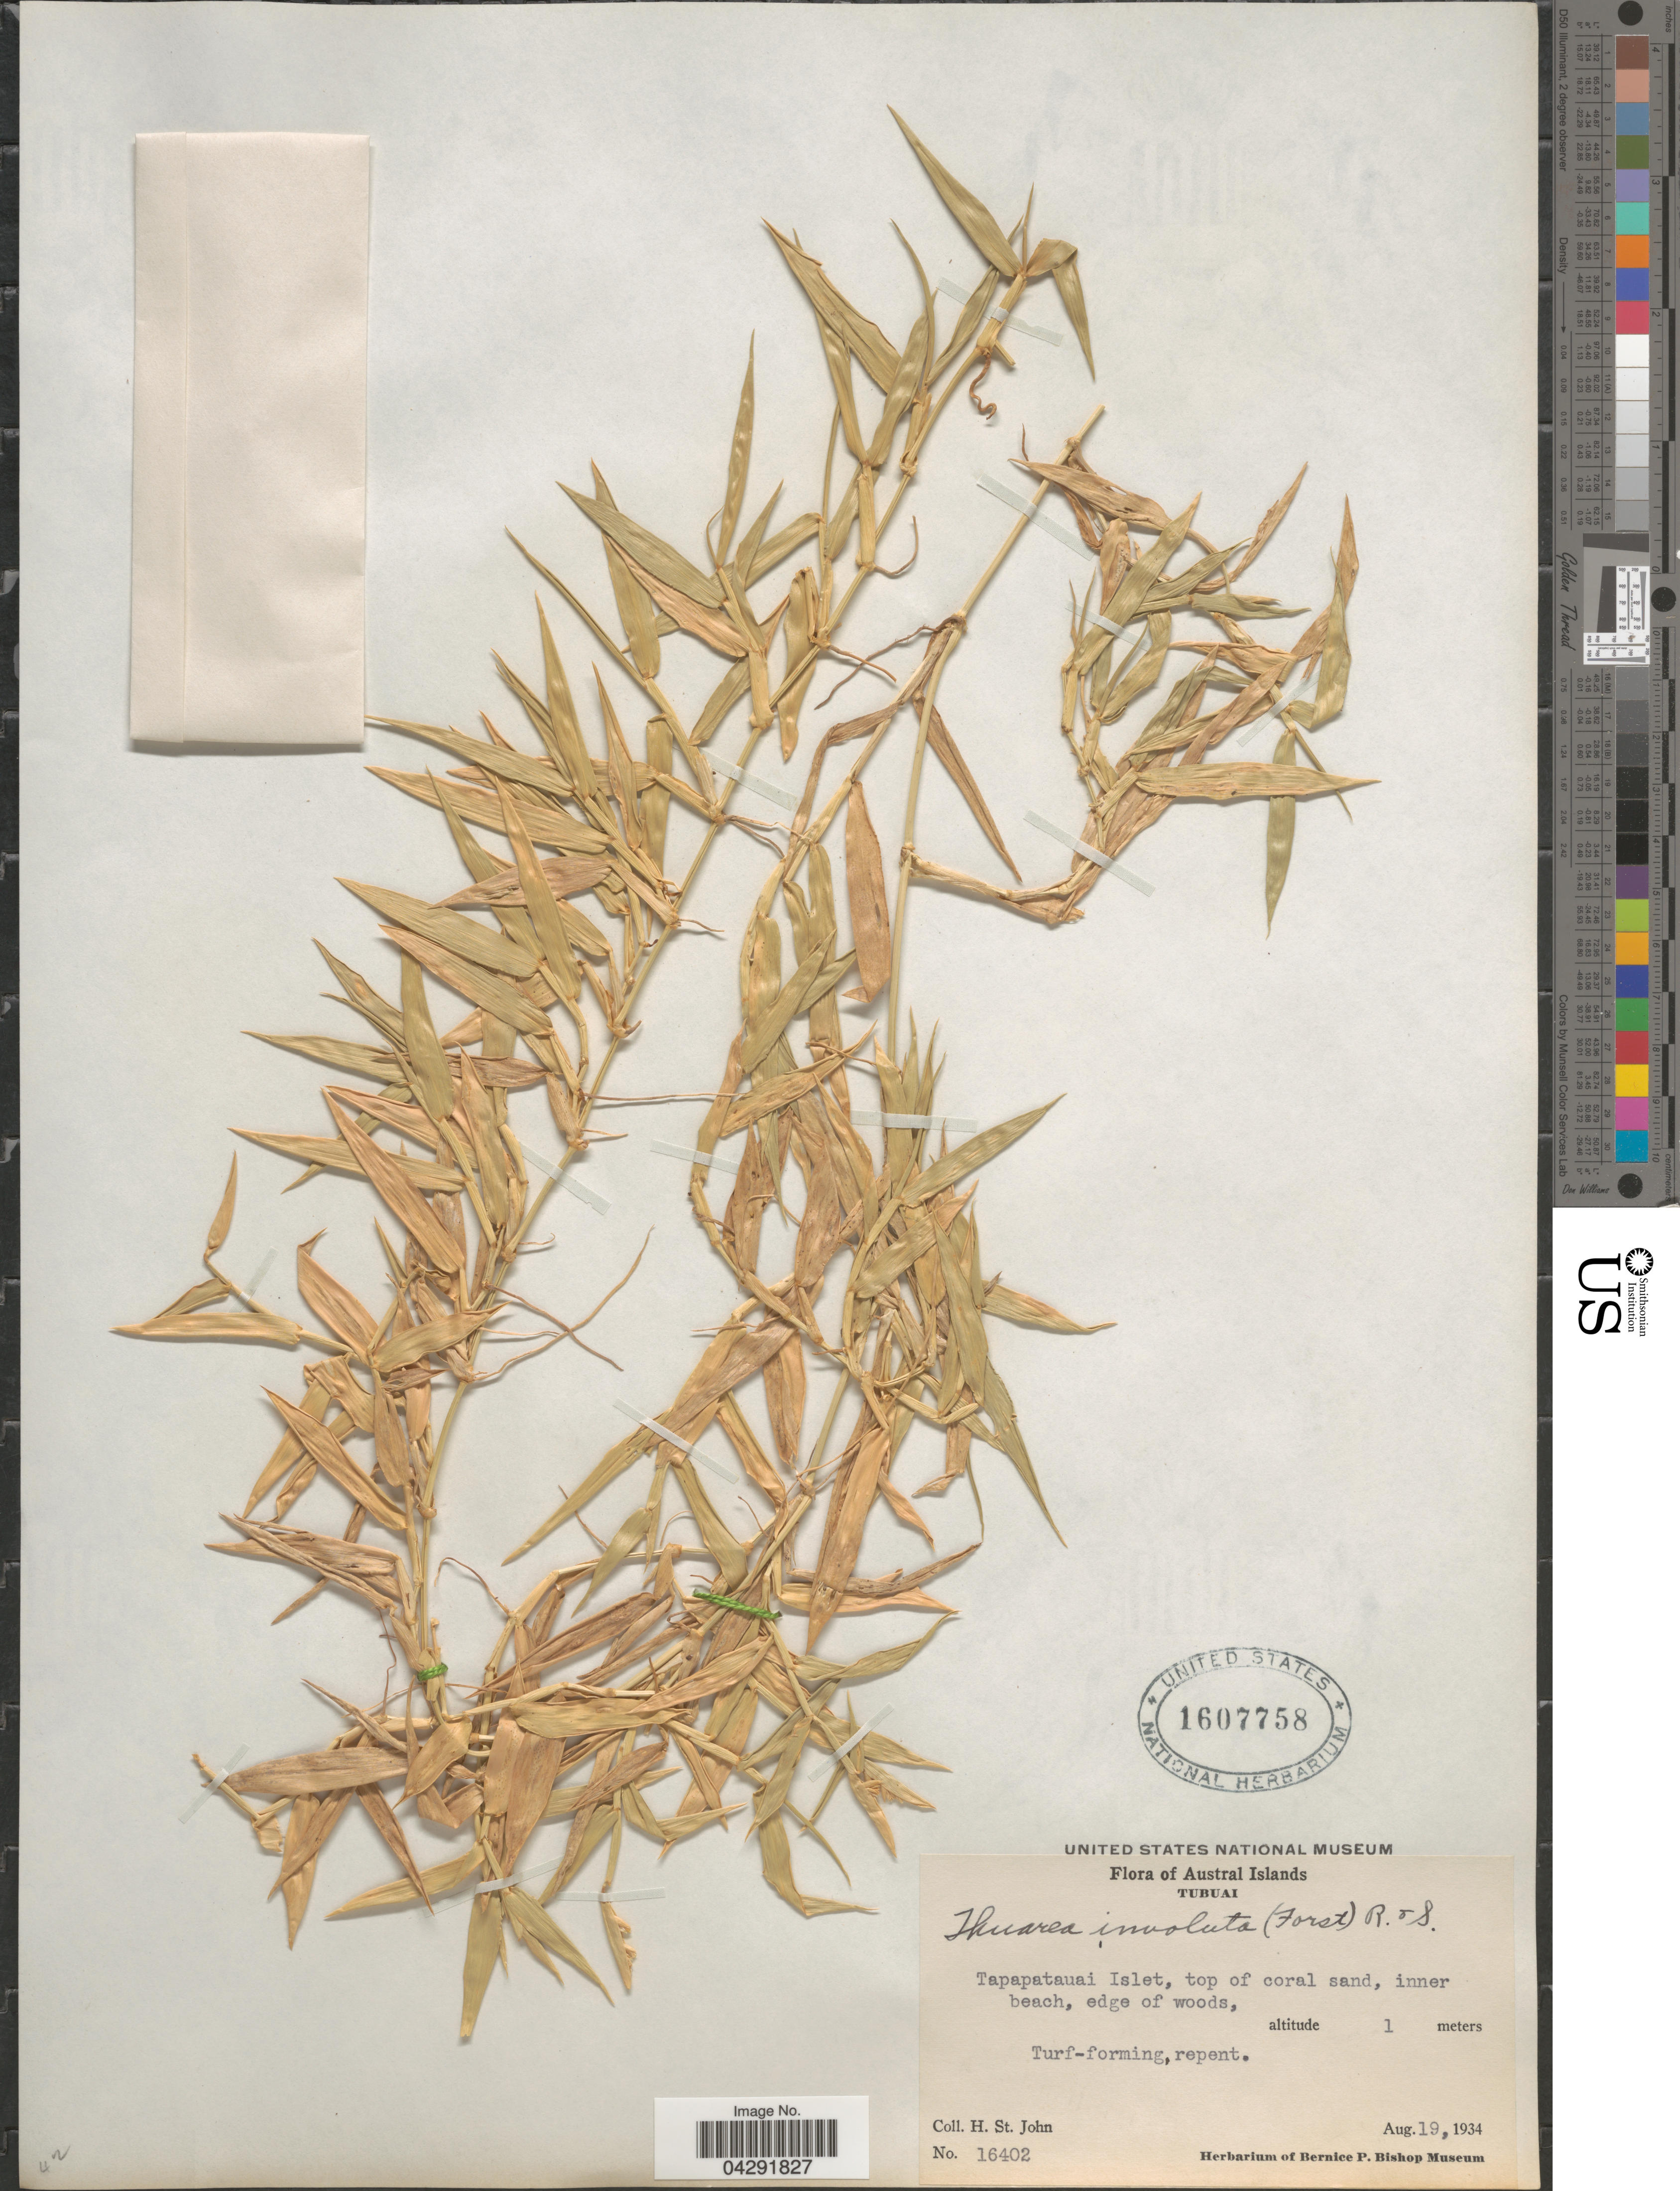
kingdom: Plantae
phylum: Tracheophyta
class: Liliopsida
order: Poales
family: Poaceae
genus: Thuarea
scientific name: Thuarea involuta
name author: (G. Forst.) R. Br. ex Sm.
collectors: H. St. John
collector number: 16402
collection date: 1934-08-19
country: French Polynesia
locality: Austral Islands. Tubuai. Tapapatauai Islet, top of coral sand, inner beach, edge of woods.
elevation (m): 1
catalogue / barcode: US 1607758